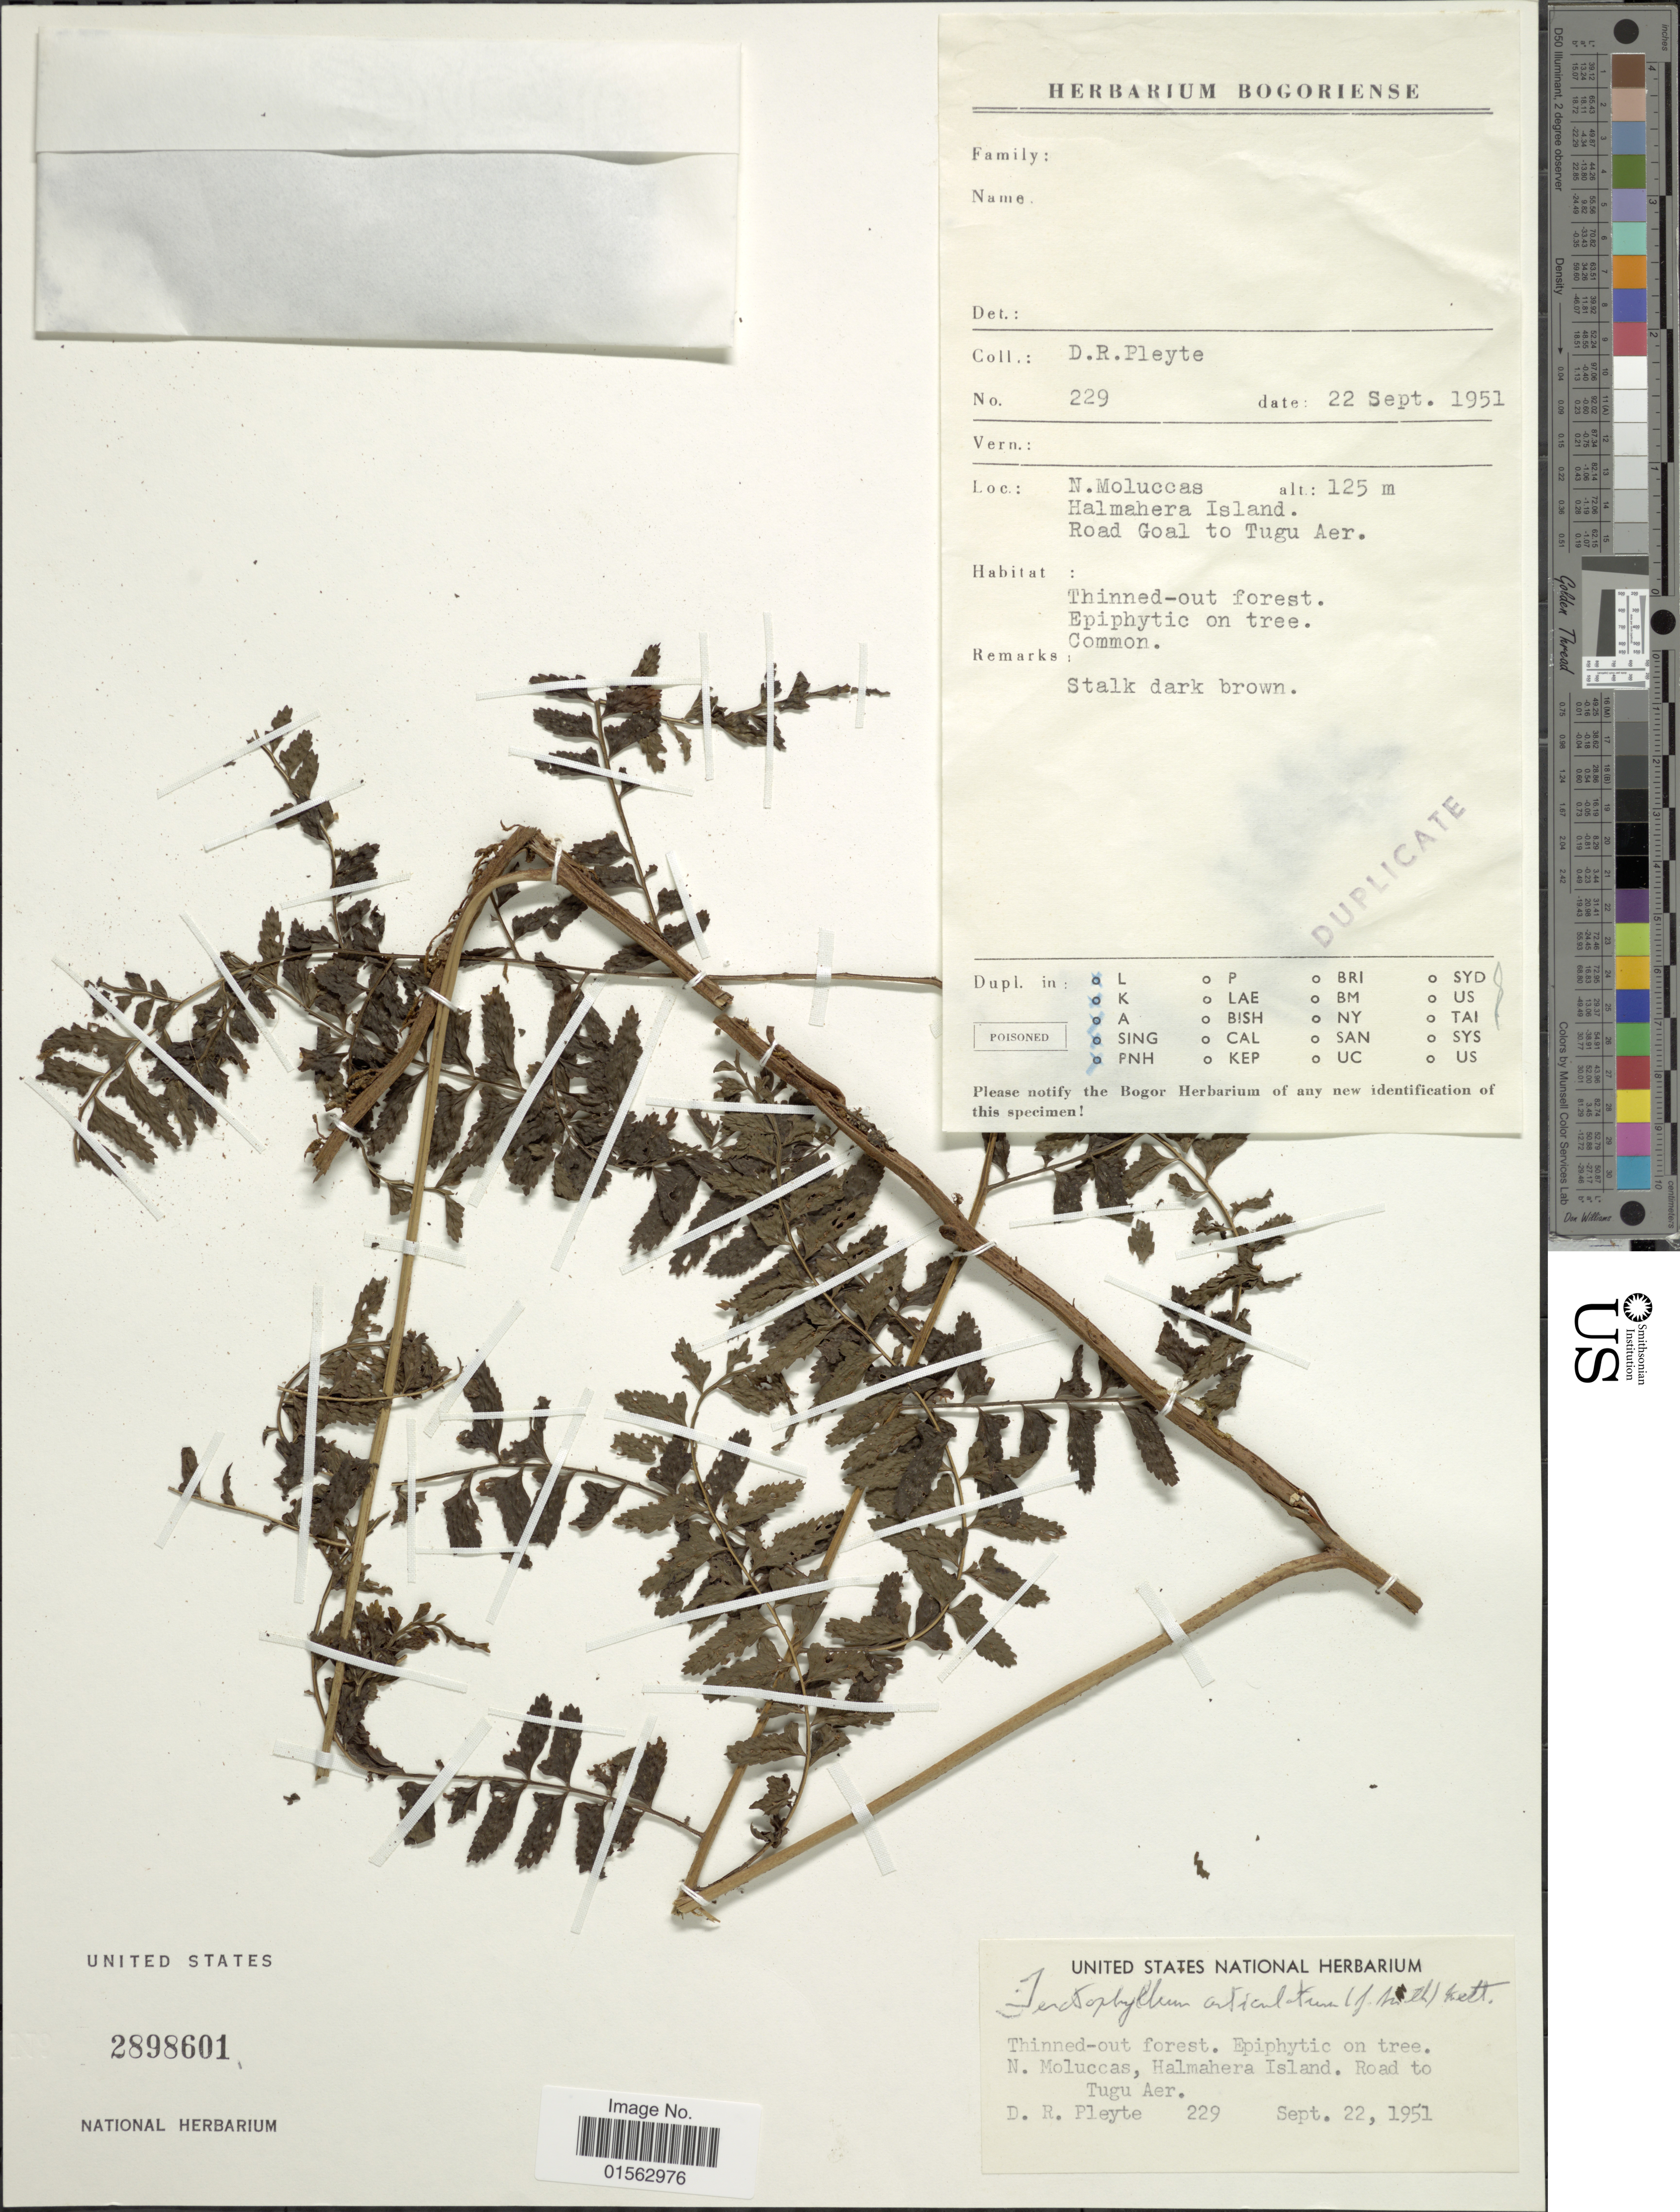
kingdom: Plantae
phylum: Tracheophyta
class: Polypodiopsida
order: Polypodiales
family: Dryopteridaceae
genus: Teratophyllum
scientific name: Teratophyllum articulatum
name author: (J. Sm.) Mett.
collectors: D. Pleyte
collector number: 229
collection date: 1951-09-22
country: Indonesia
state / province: Maluku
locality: N. Moluccas, Halmahera Island, road Goal to Tugu Aer.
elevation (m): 125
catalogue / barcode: US 2898601